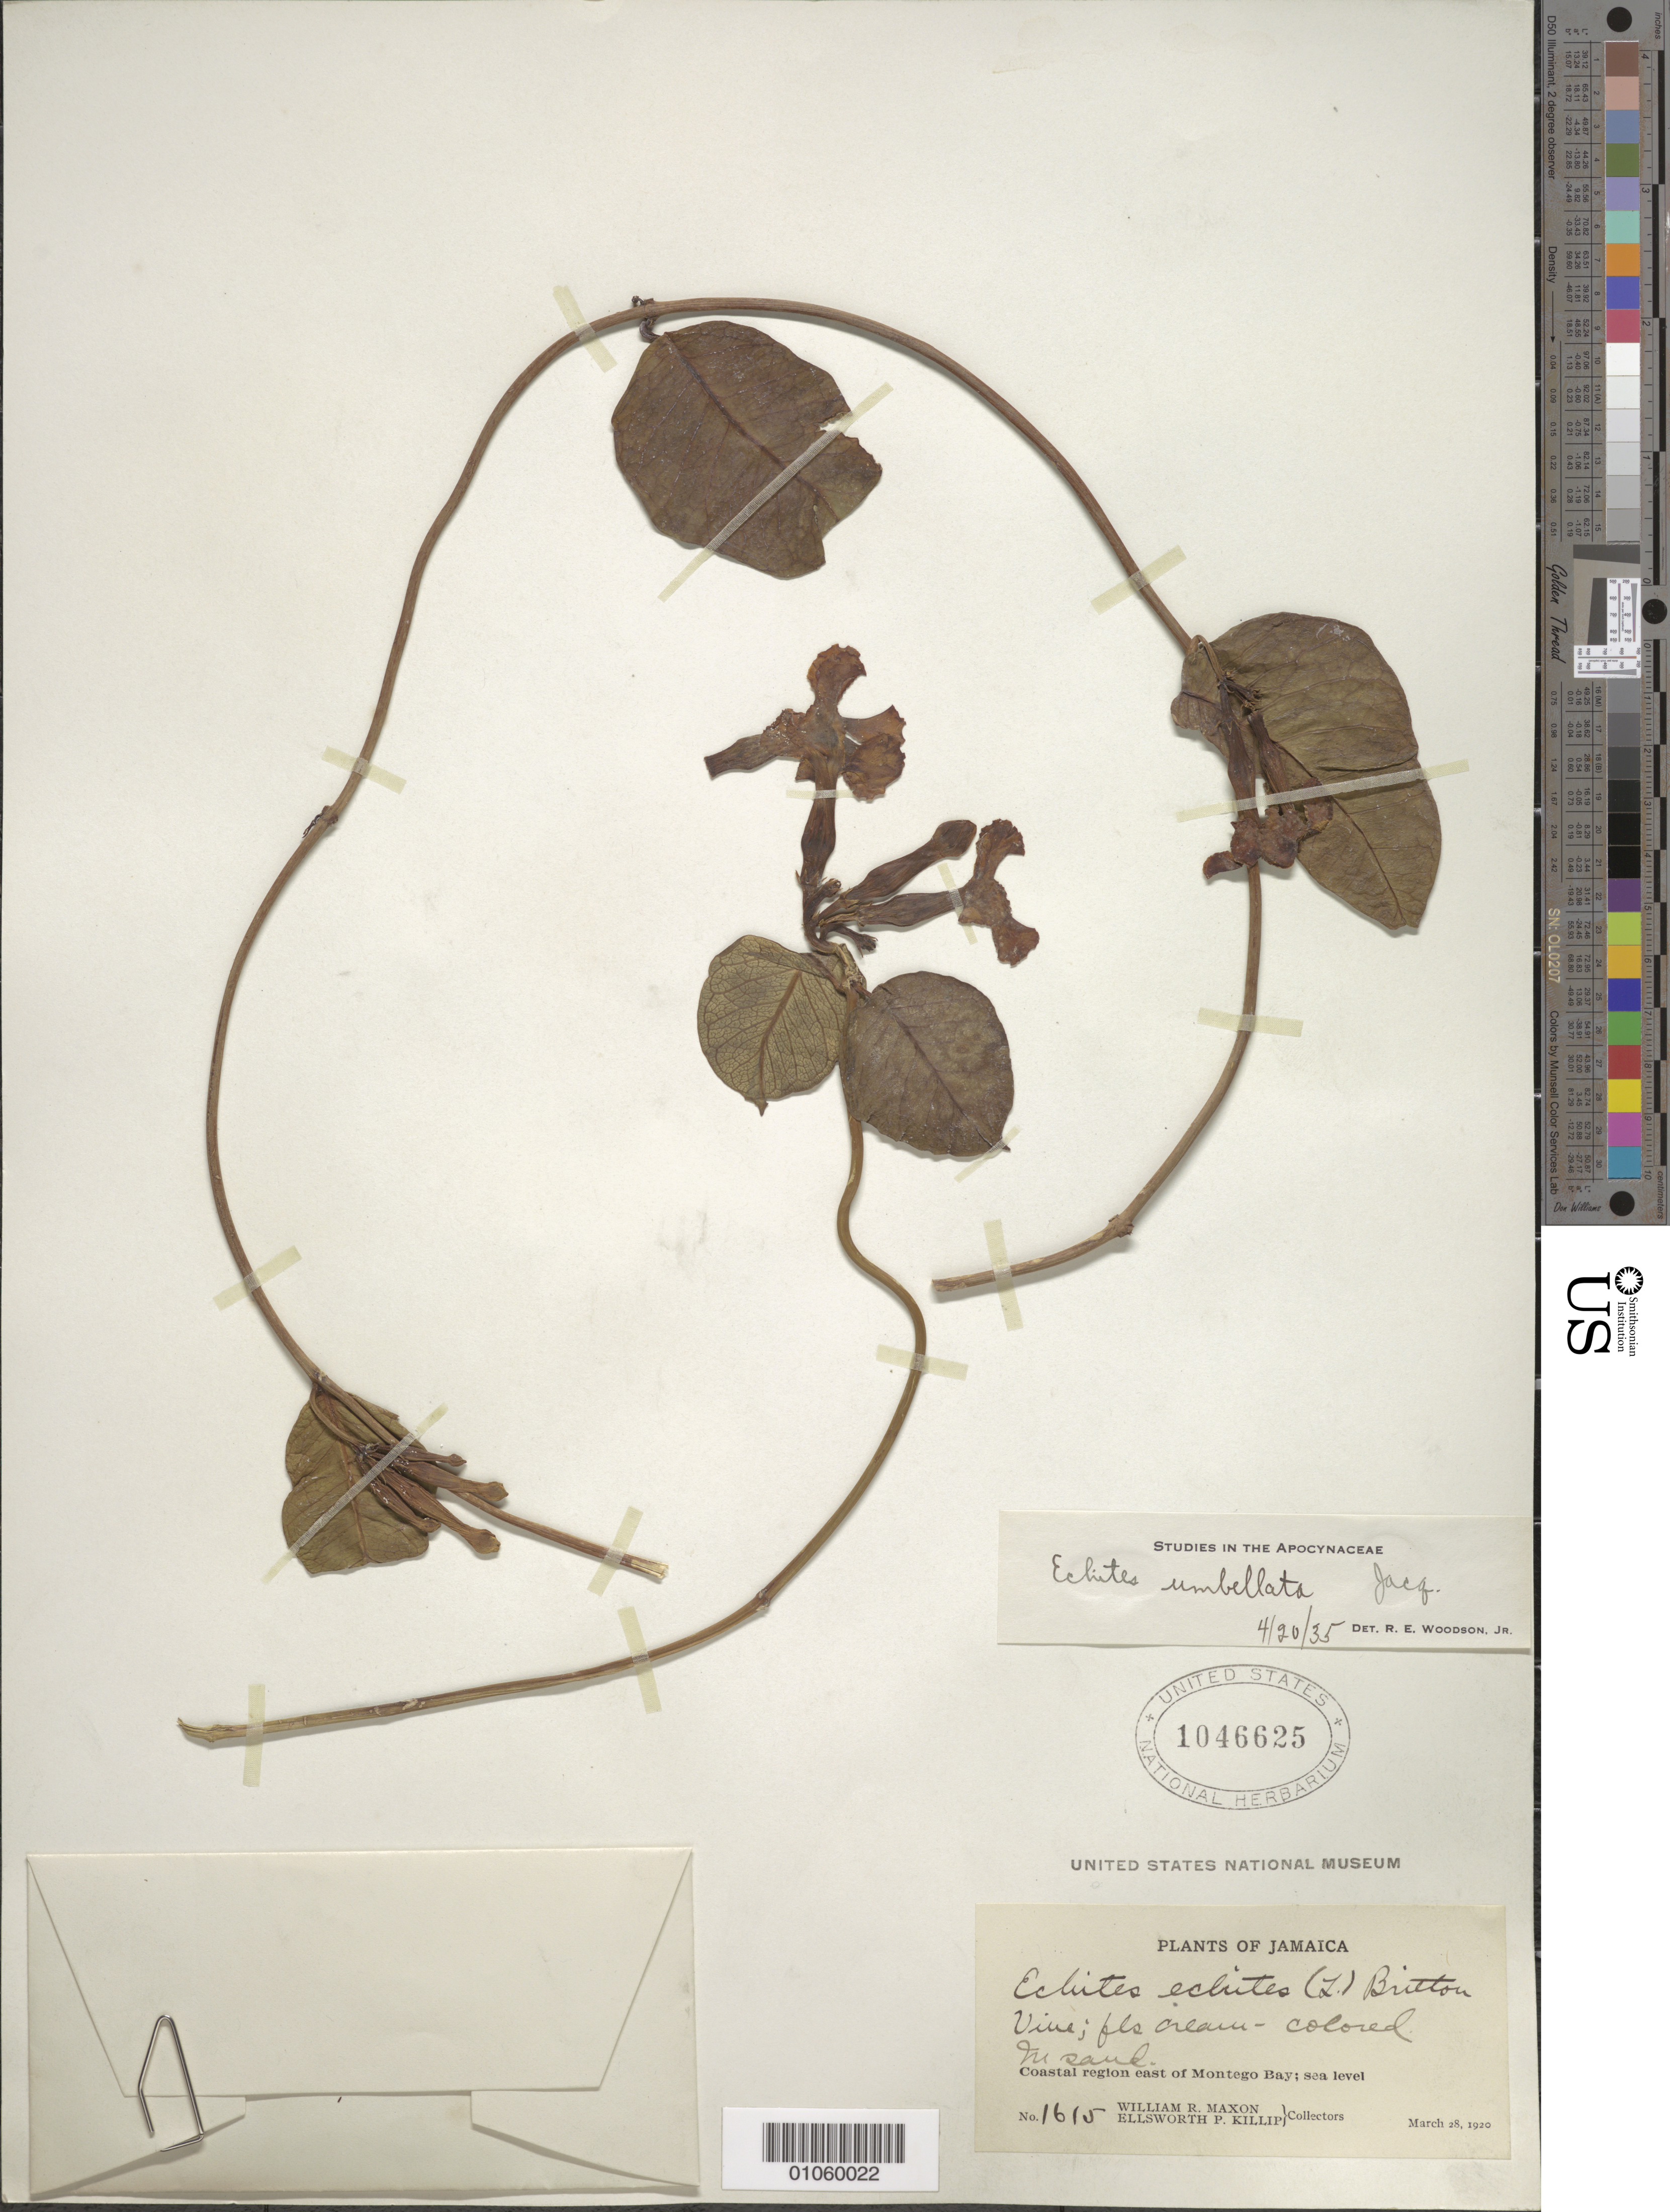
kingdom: Plantae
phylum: Tracheophyta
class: Magnoliopsida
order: Gentianales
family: Apocynaceae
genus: Echites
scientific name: Echites umbellatus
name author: Jacq.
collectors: W. R. Maxon & E. P. Killip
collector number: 1615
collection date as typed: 28 Mar 1920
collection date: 1920-03-28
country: Jamaica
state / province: Saint James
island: Jamaica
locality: Coastal region east of Montego Bay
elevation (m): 0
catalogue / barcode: US 1046625